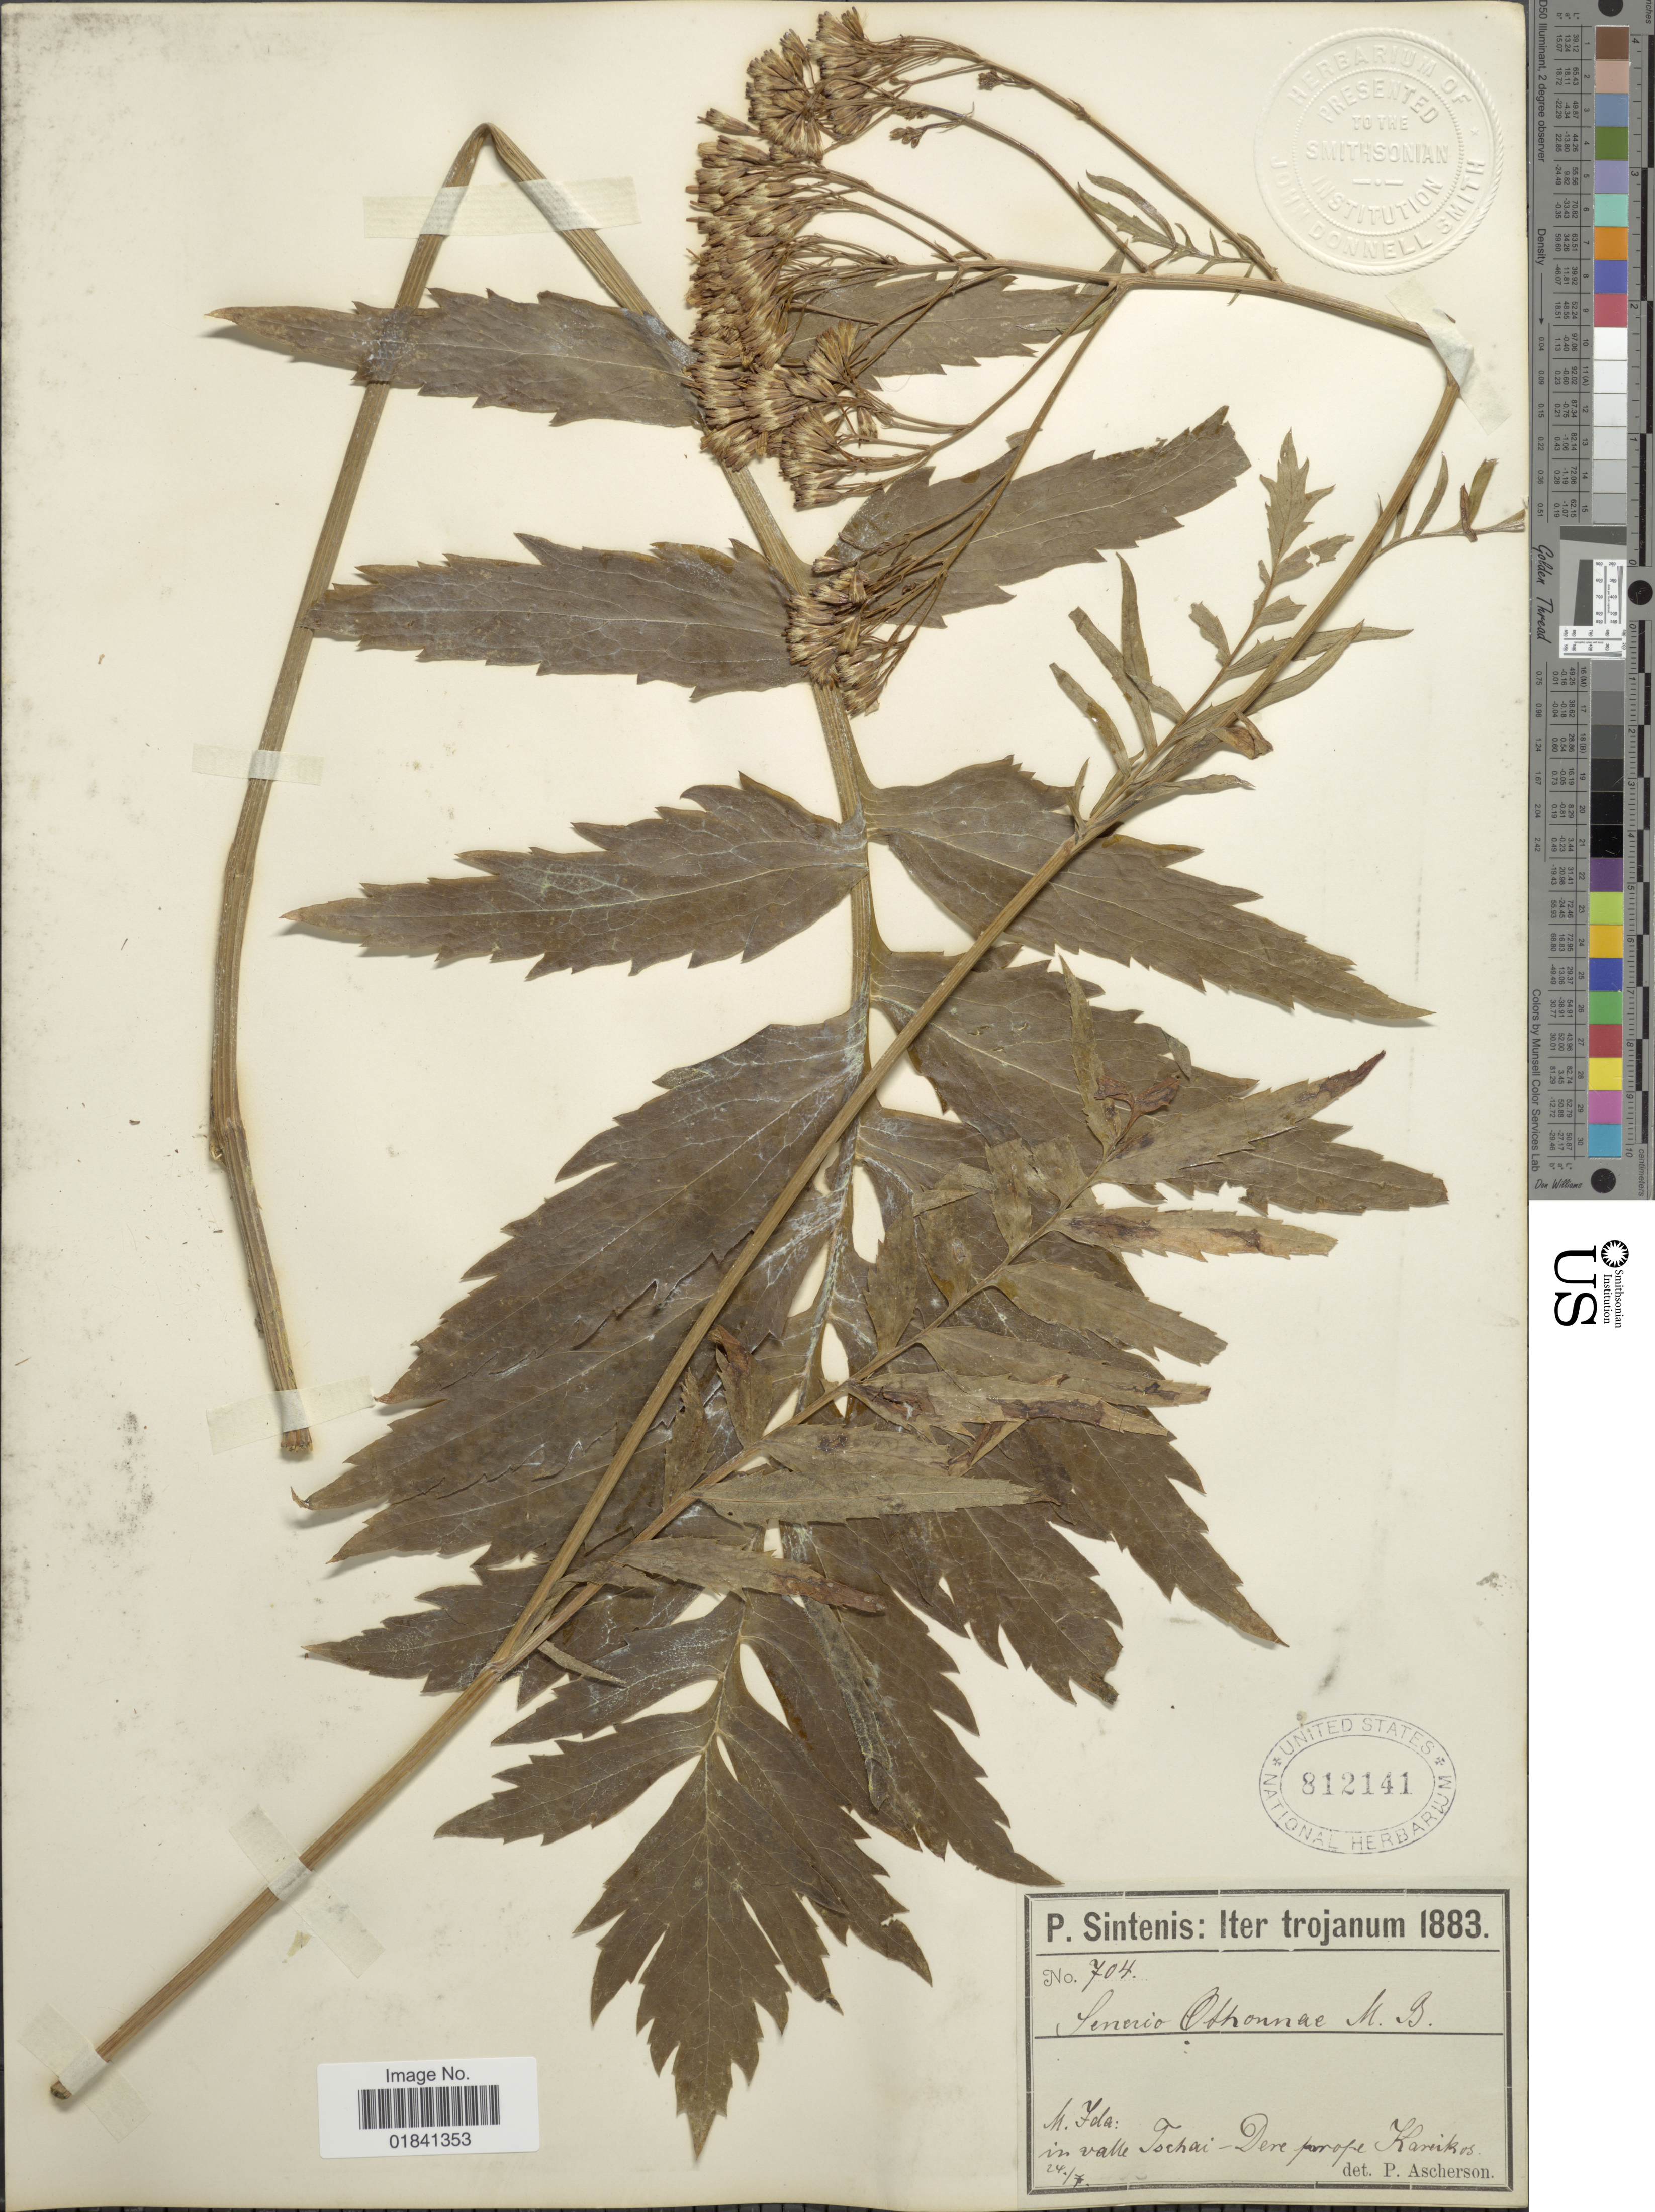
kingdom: Plantae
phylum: Tracheophyta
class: Magnoliopsida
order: Asterales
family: Asteraceae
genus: Senecio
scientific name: Senecio othannae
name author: M. Bieb.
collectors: P. Sintenis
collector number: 704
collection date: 1883-07-24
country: Turkey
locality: N. Yala, in valle Tschai- Dere prope Karinkos [interpreted], Iter trojanum.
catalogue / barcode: US 812141